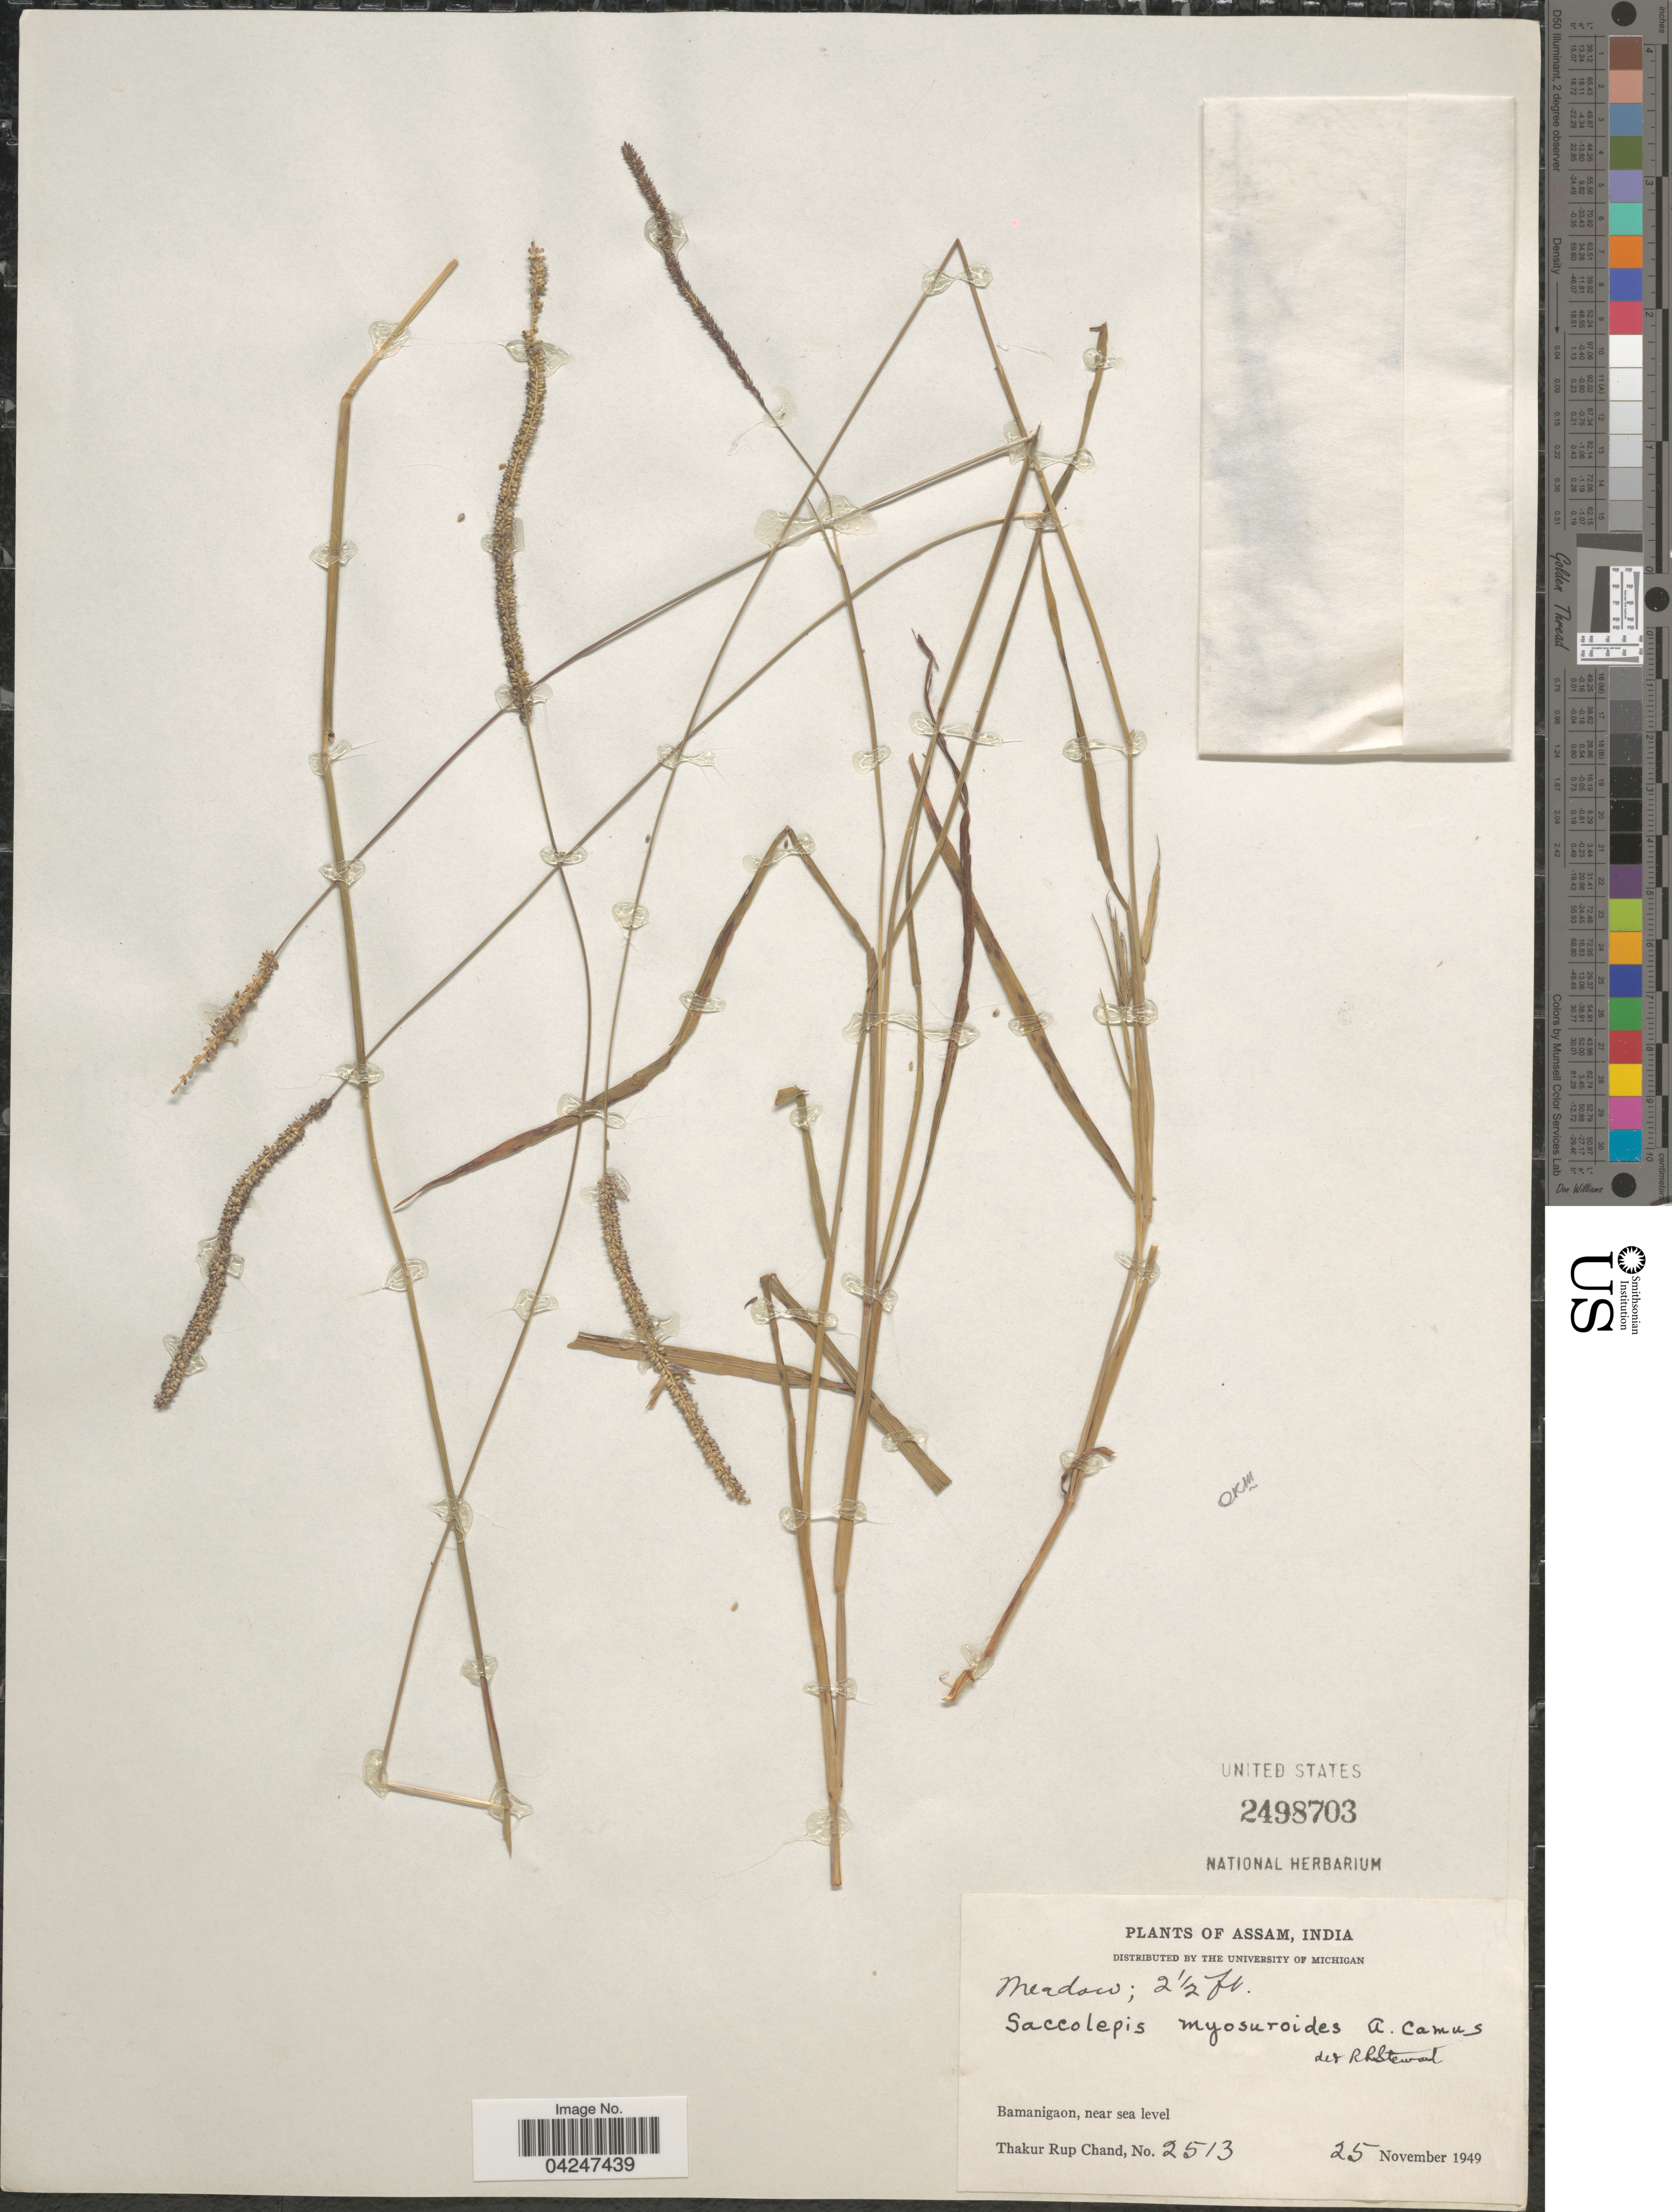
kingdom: Plantae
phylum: Tracheophyta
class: Liliopsida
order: Poales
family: Poaceae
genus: Sacciolepis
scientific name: Sacciolepis myosuroides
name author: (R. Br.) Chase ex E.G. Camus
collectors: T. R. Chand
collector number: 2513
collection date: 1949-11-25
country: India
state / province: Assam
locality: Bamanigaon.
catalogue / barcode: US 2498703